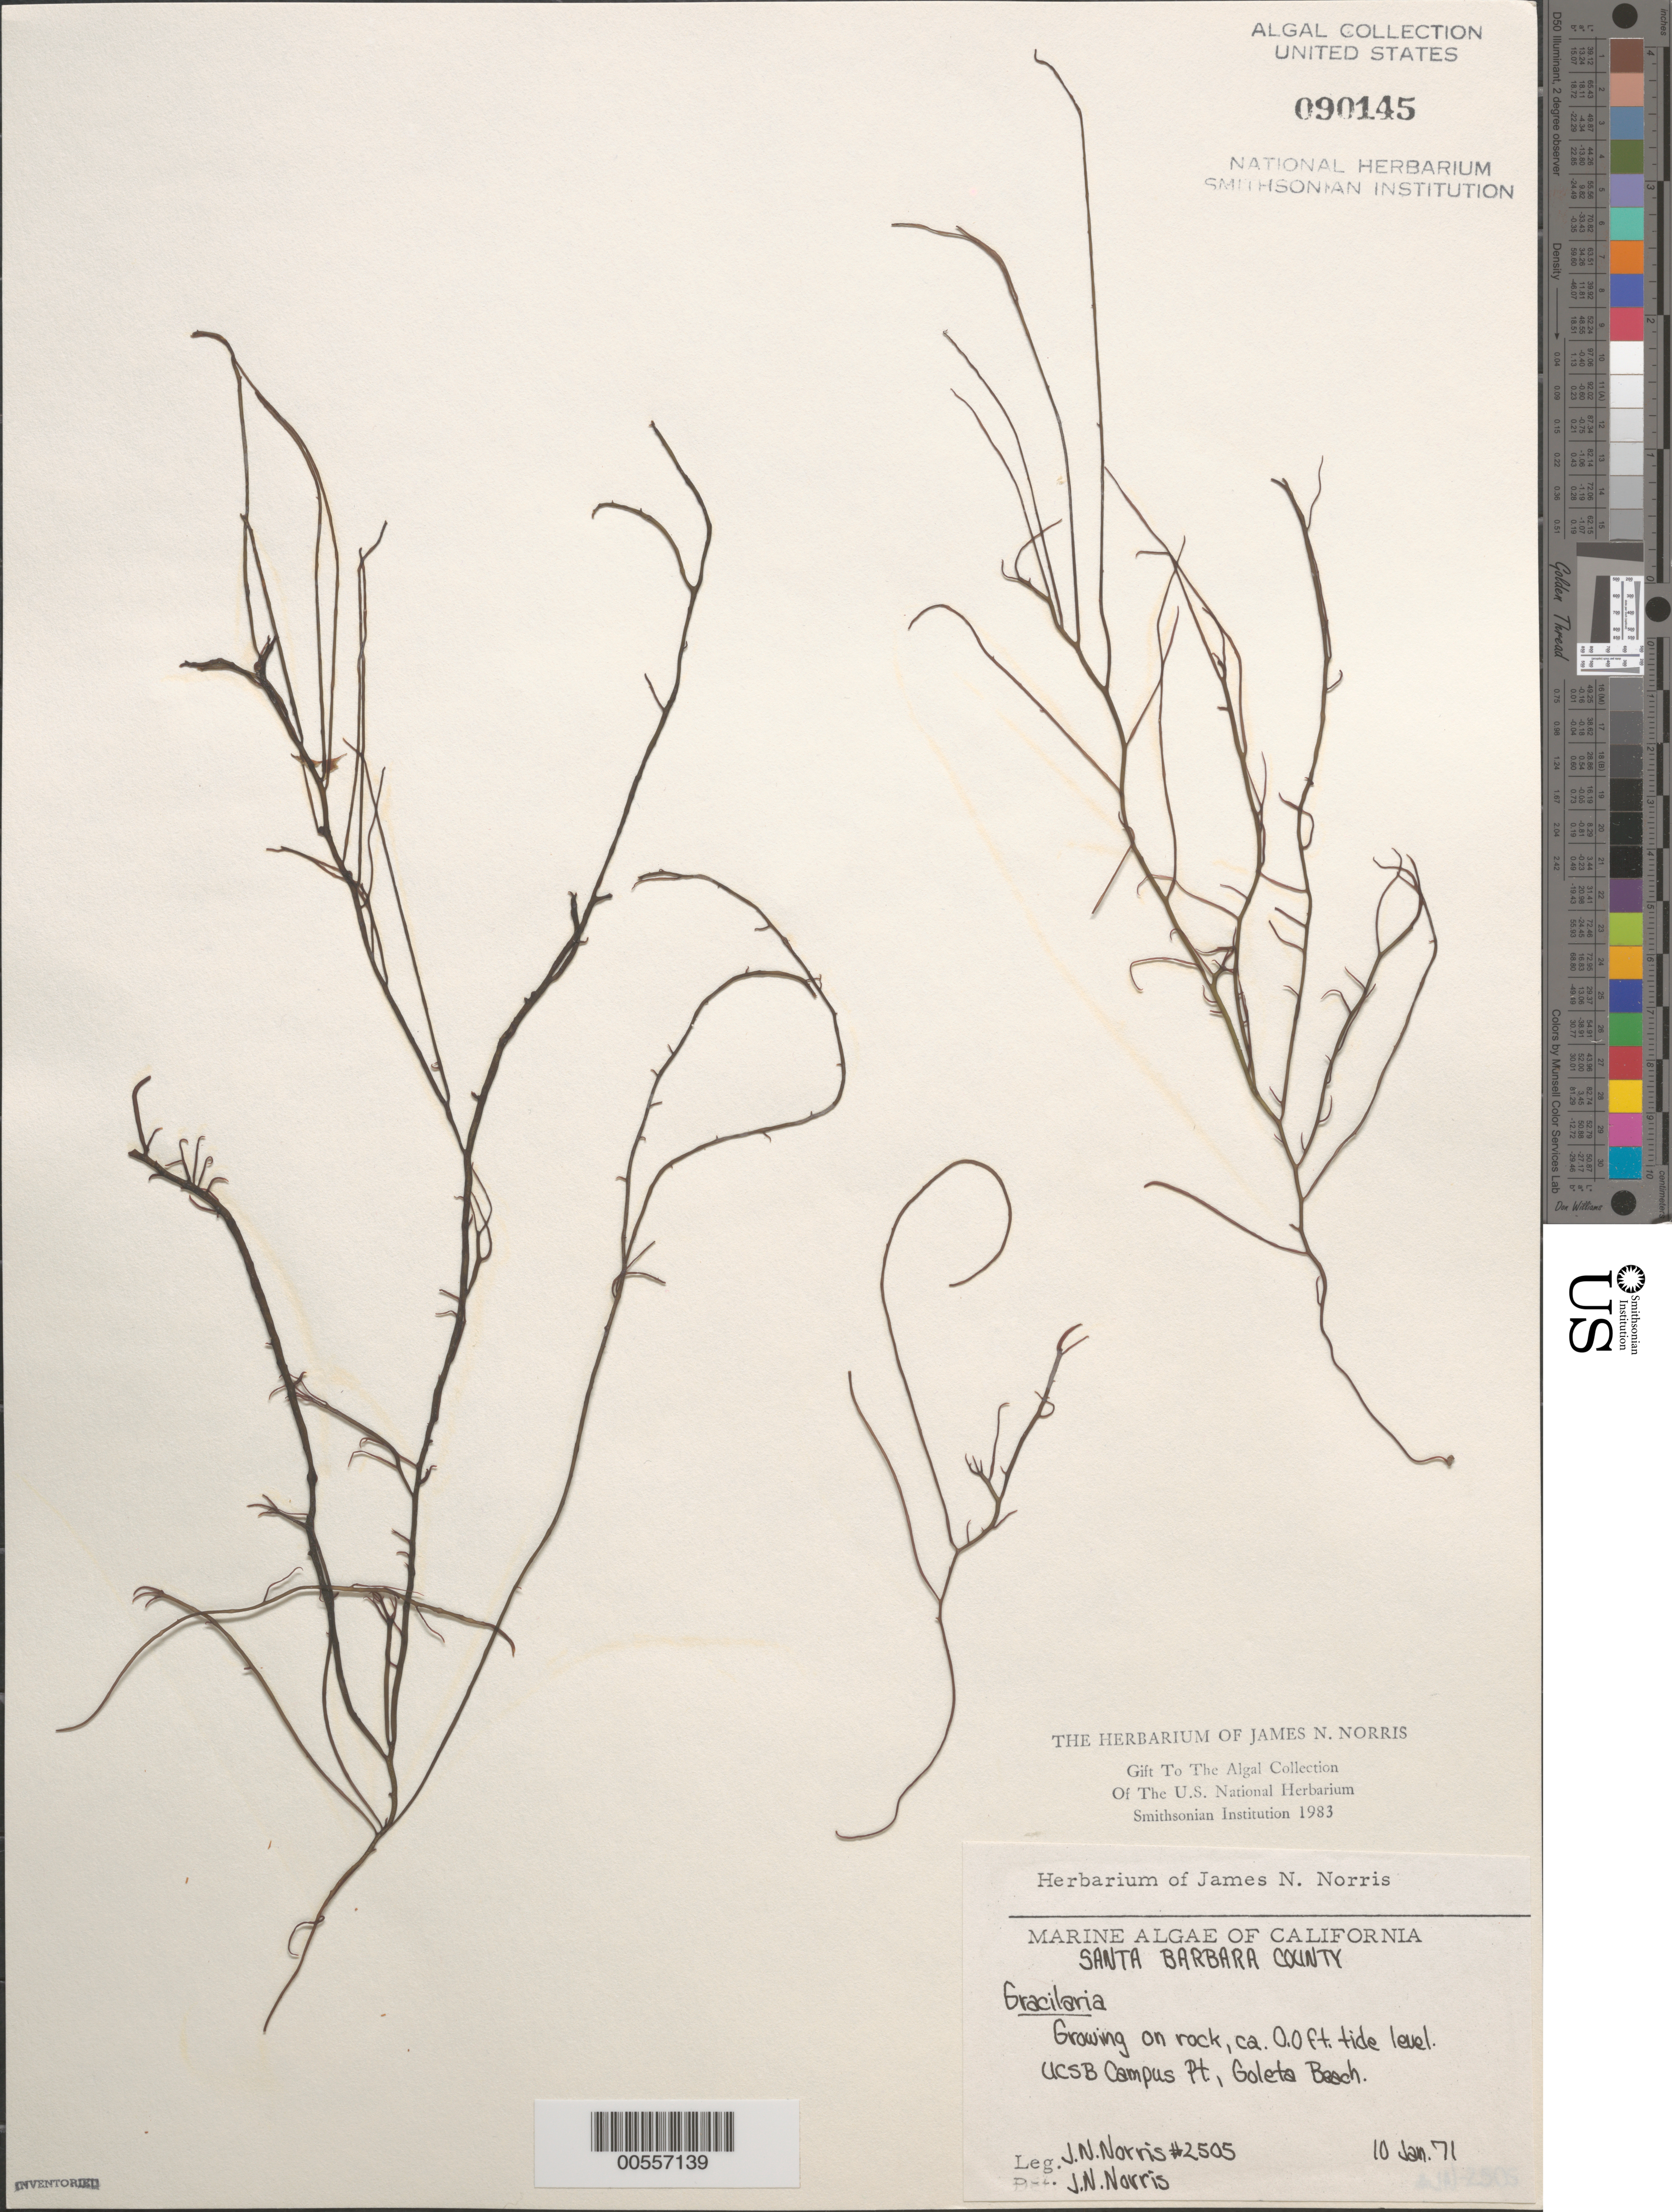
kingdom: Plantae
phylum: Rhodophyta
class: Florideophyceae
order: Gracilariales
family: Gracilariaceae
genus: Gracilaria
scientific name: Gracilaria sp.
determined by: Norris, James N.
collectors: J. N. Norris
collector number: JN-2505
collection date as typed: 10 Jan 1971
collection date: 1971-01-10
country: United States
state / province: California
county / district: Santa Barbara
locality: Campus Point, Goleta Beach, University of California Santa Barbara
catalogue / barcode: US 90145